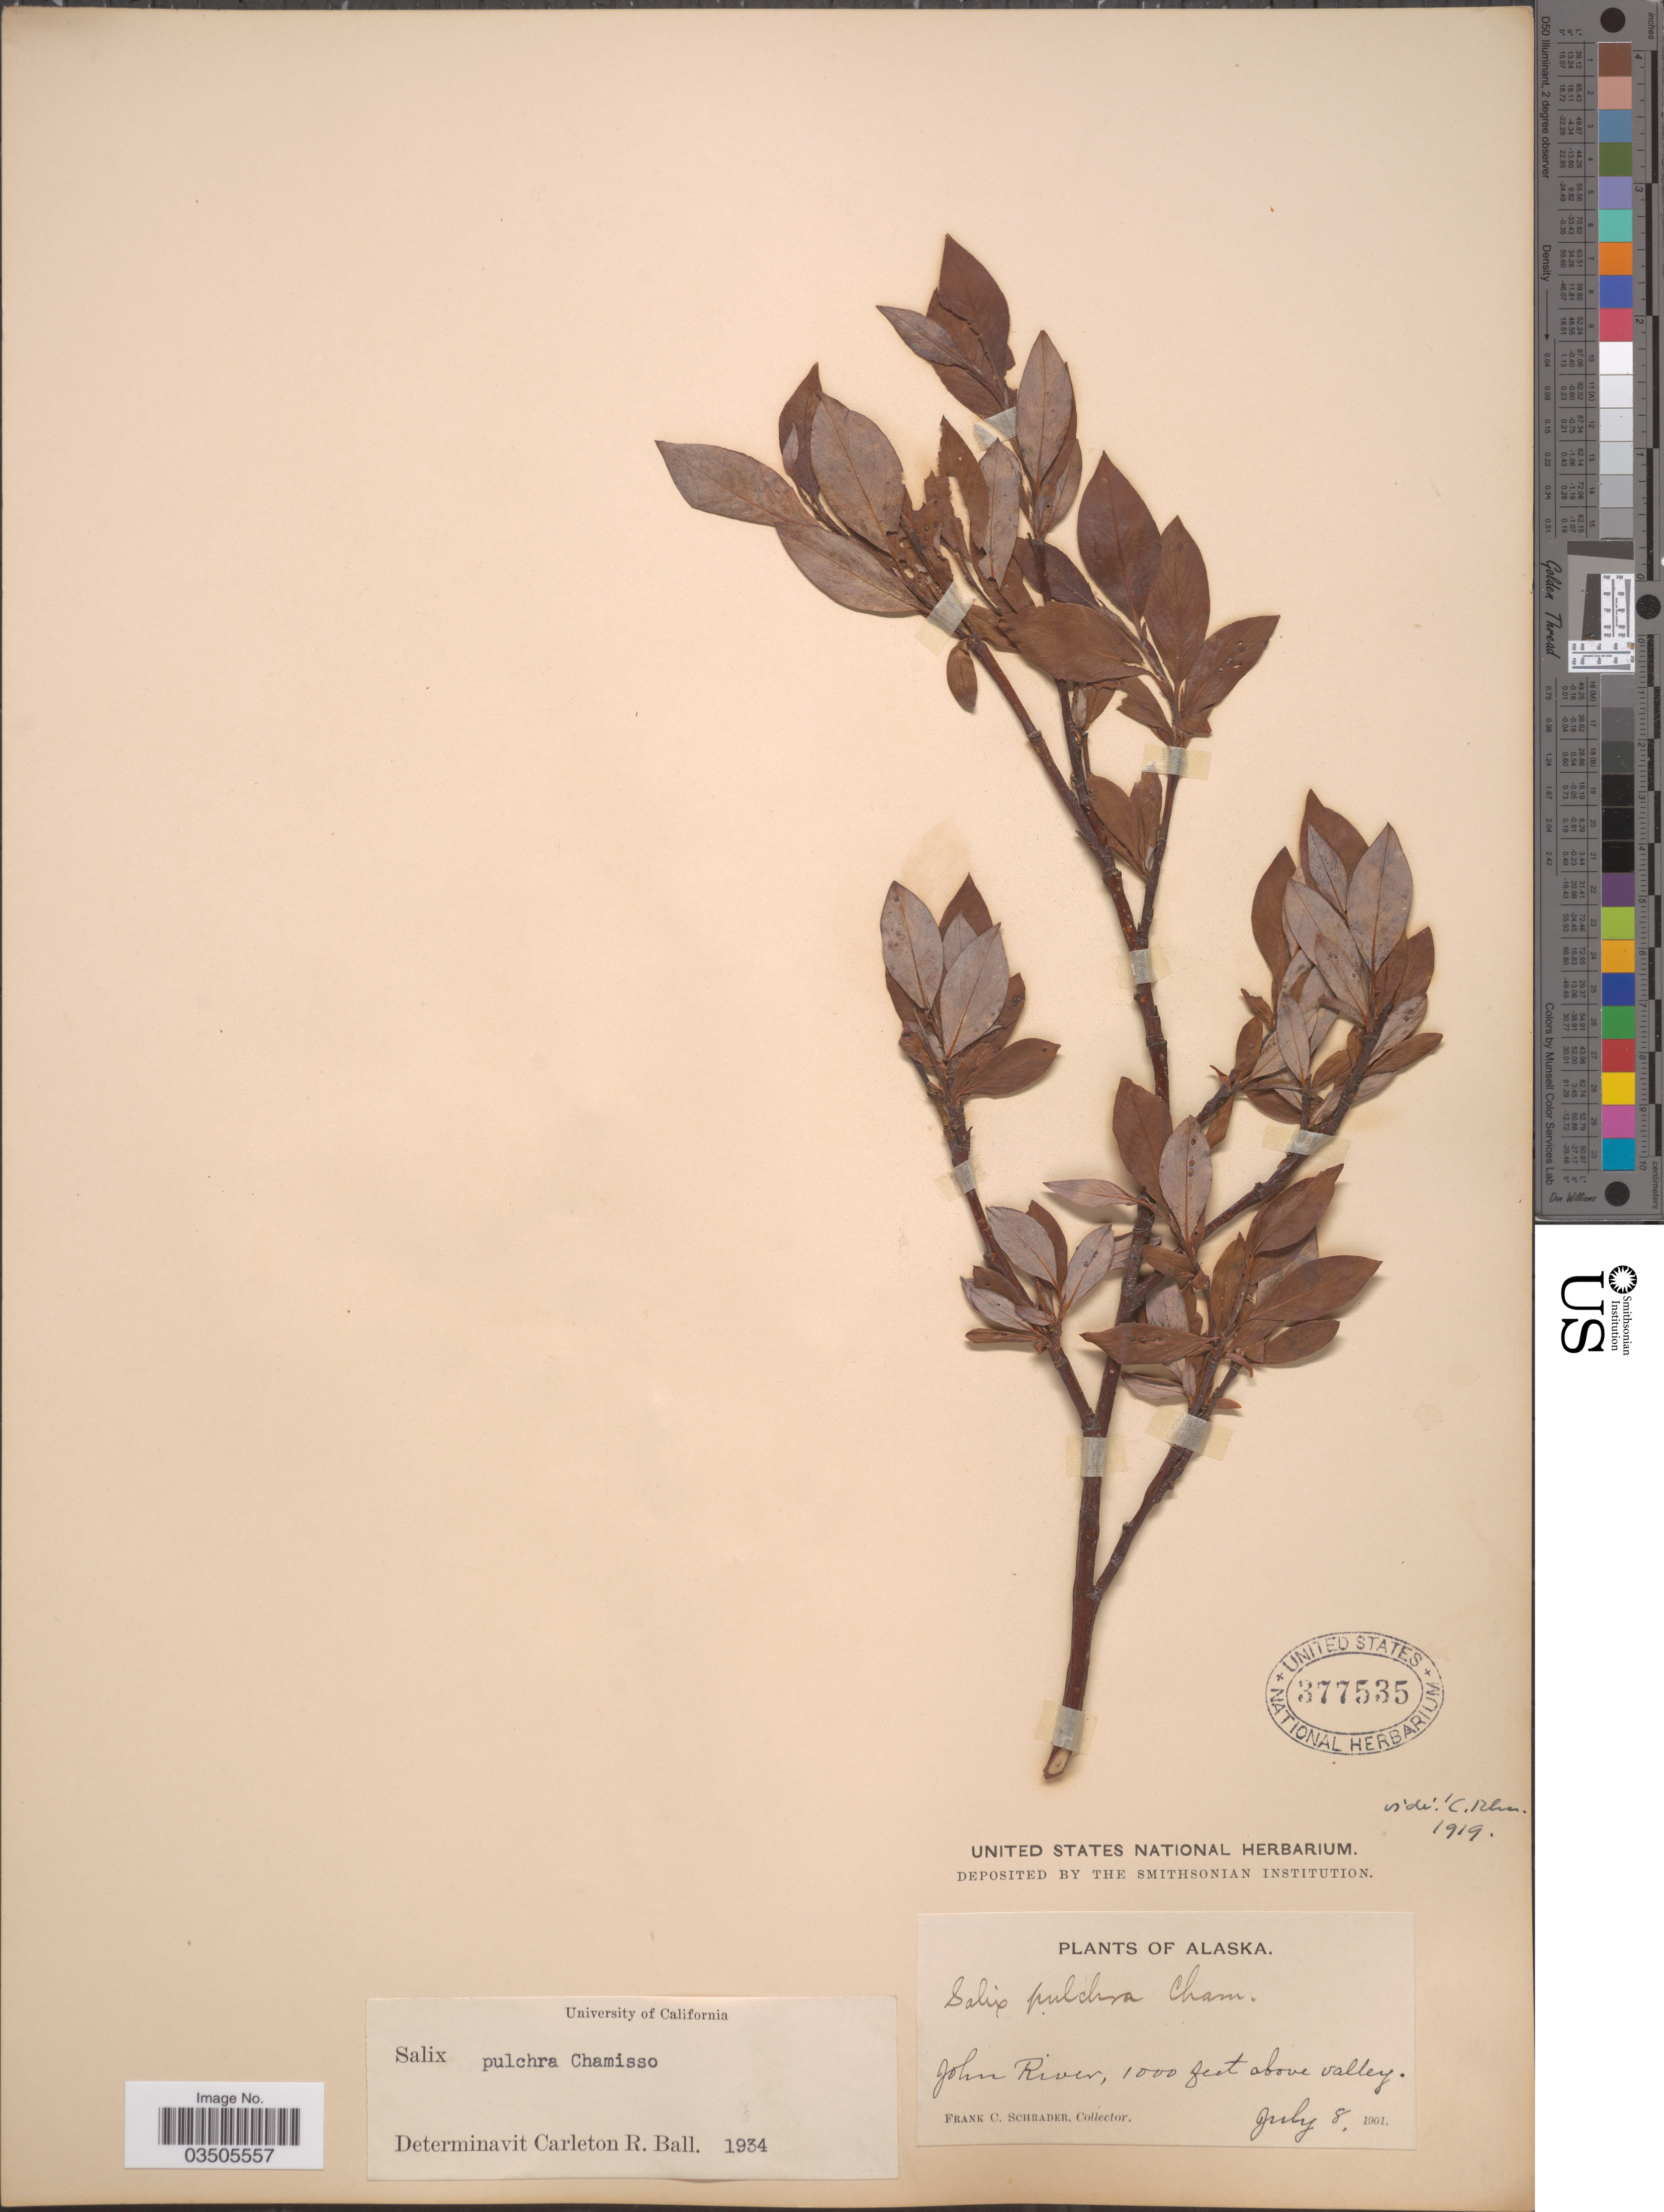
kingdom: Plantae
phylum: Tracheophyta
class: Magnoliopsida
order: Malpighiales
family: Salicaceae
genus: Salix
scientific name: Salix pulchra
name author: Cham.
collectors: F. C. Schrader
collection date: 1901-07-08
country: United States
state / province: Alaska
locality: John River.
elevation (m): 305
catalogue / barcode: US 377535